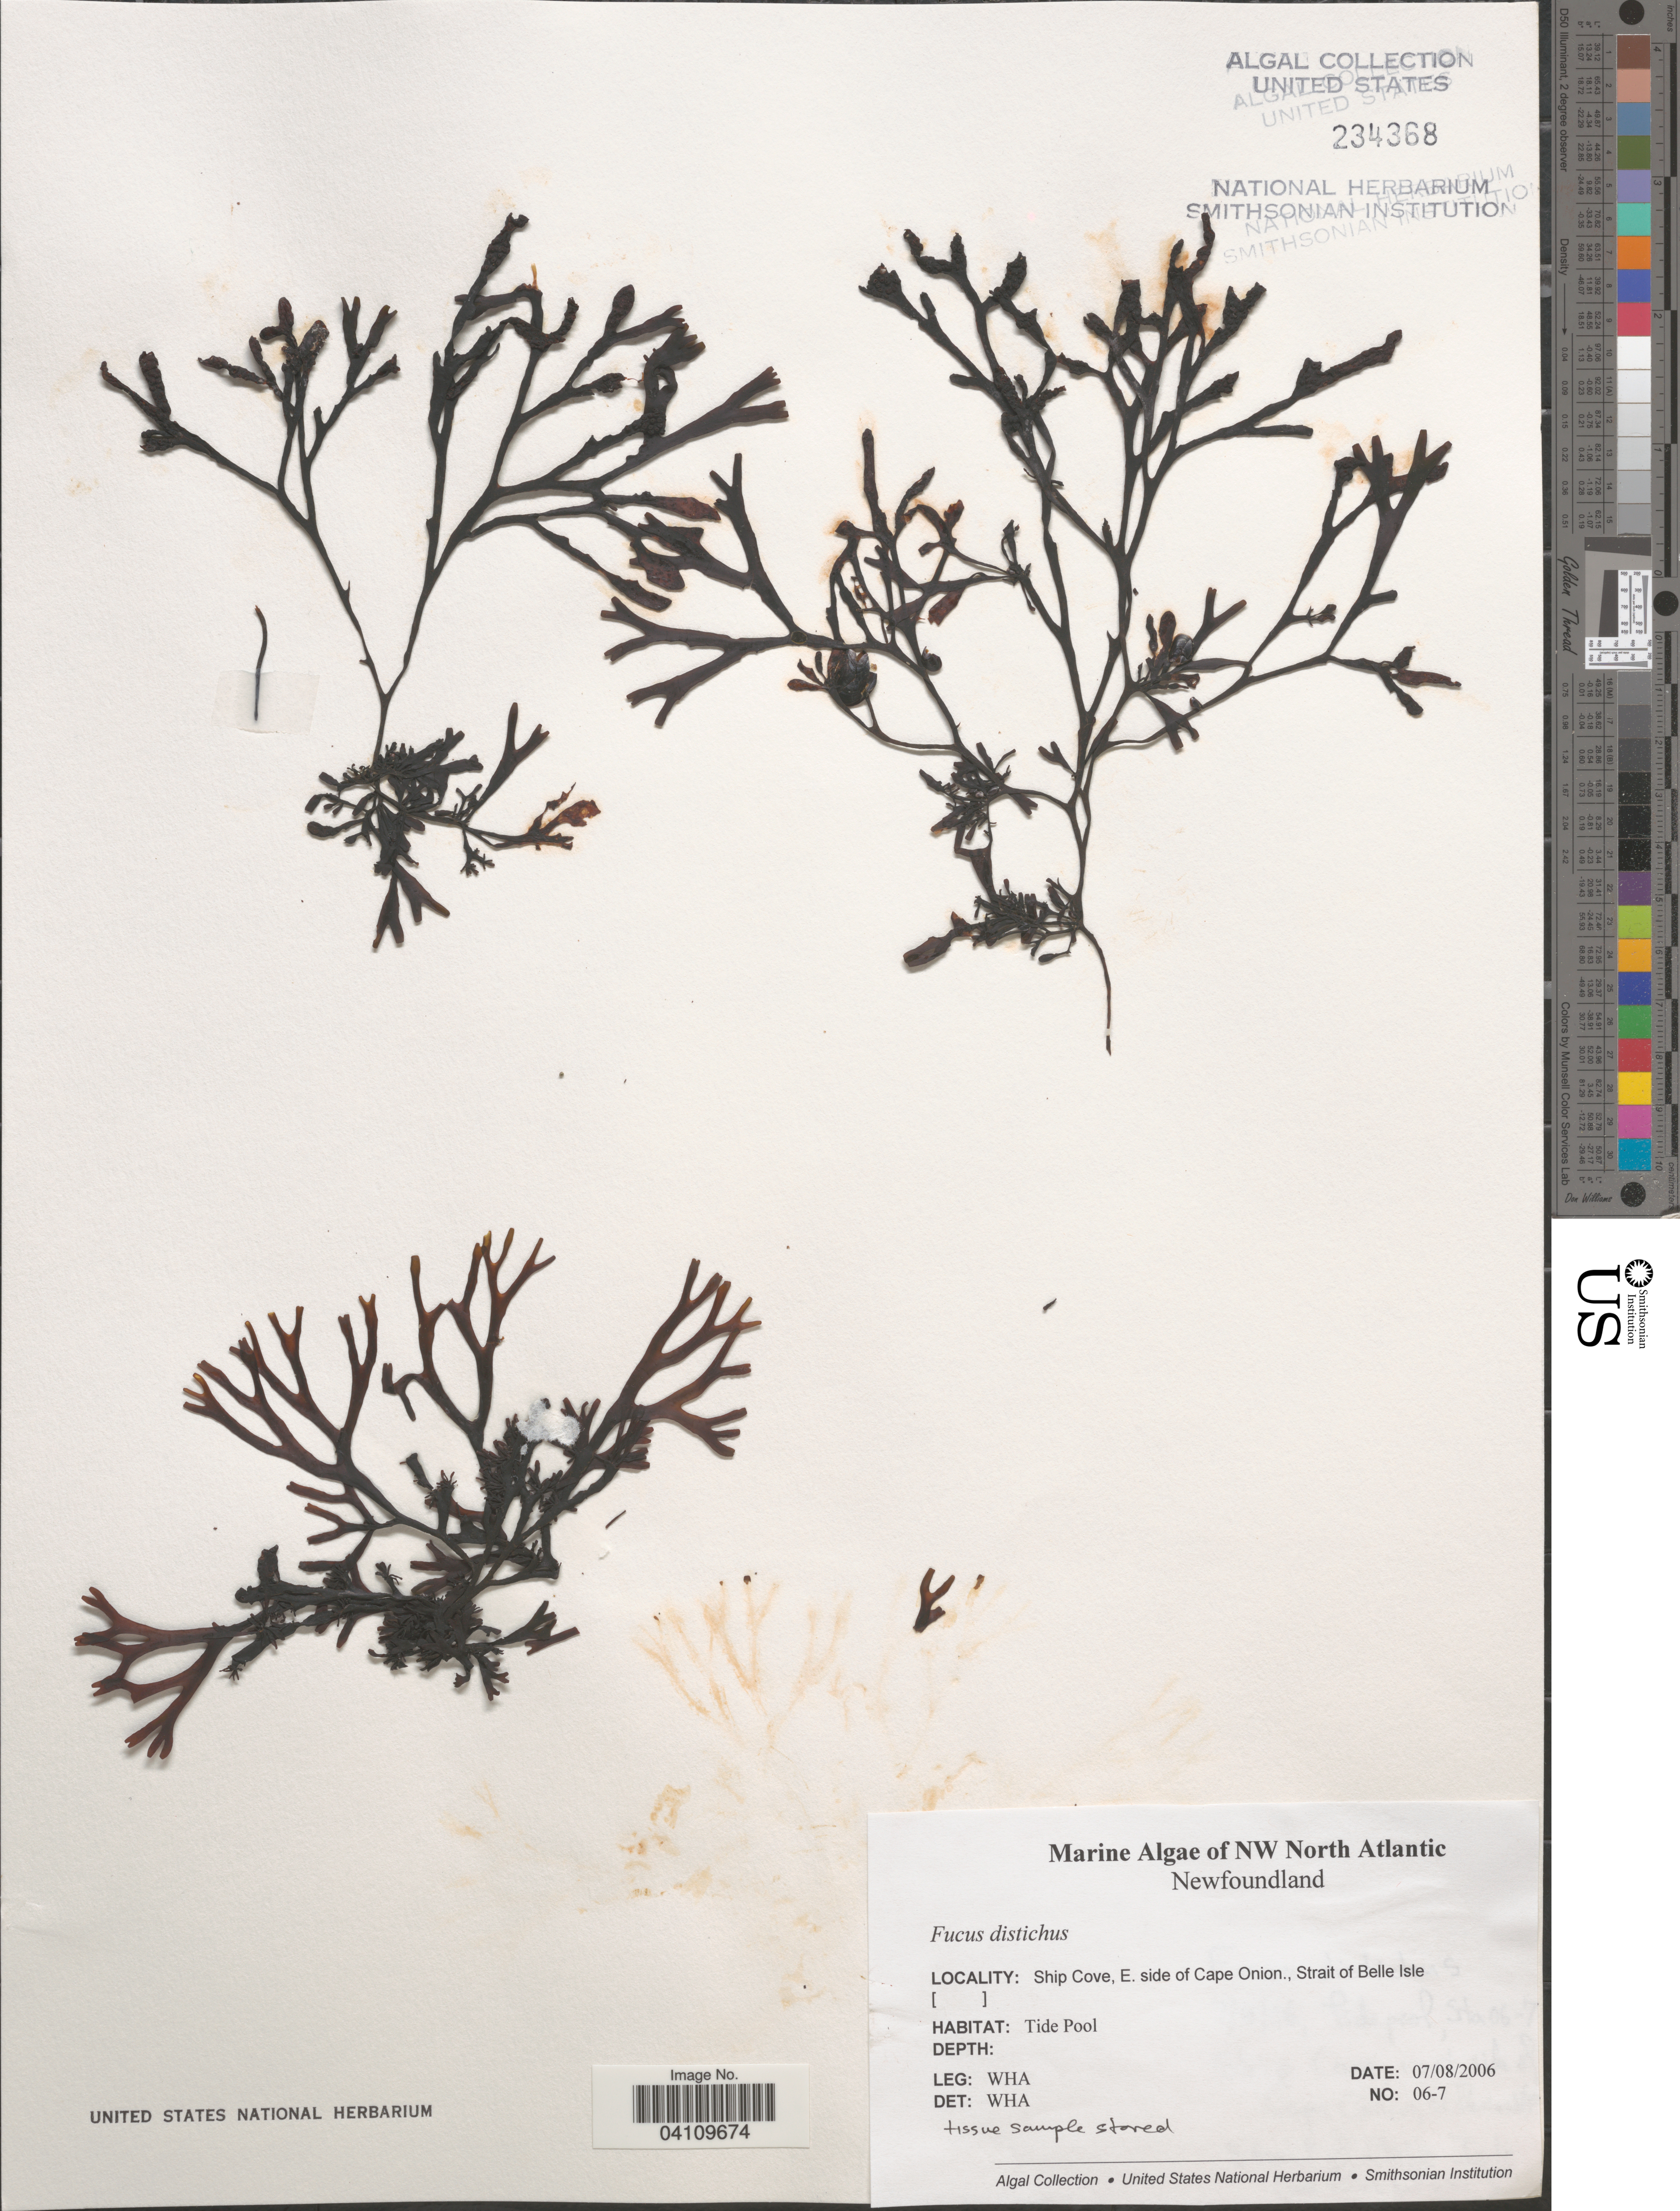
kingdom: Chromista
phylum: Ochrophyta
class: Phaeophyceae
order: Fucales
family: Fucaceae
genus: Fucus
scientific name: Fucus distichus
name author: L.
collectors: W. H. Adey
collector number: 06-7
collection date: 2006-08-07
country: Canada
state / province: Newfoundland and Labrador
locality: NW North Atlantic. Ship Cove, E. side of Cape Onion., Strait of Belle Isle. Tide Pool.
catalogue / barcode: US 234368